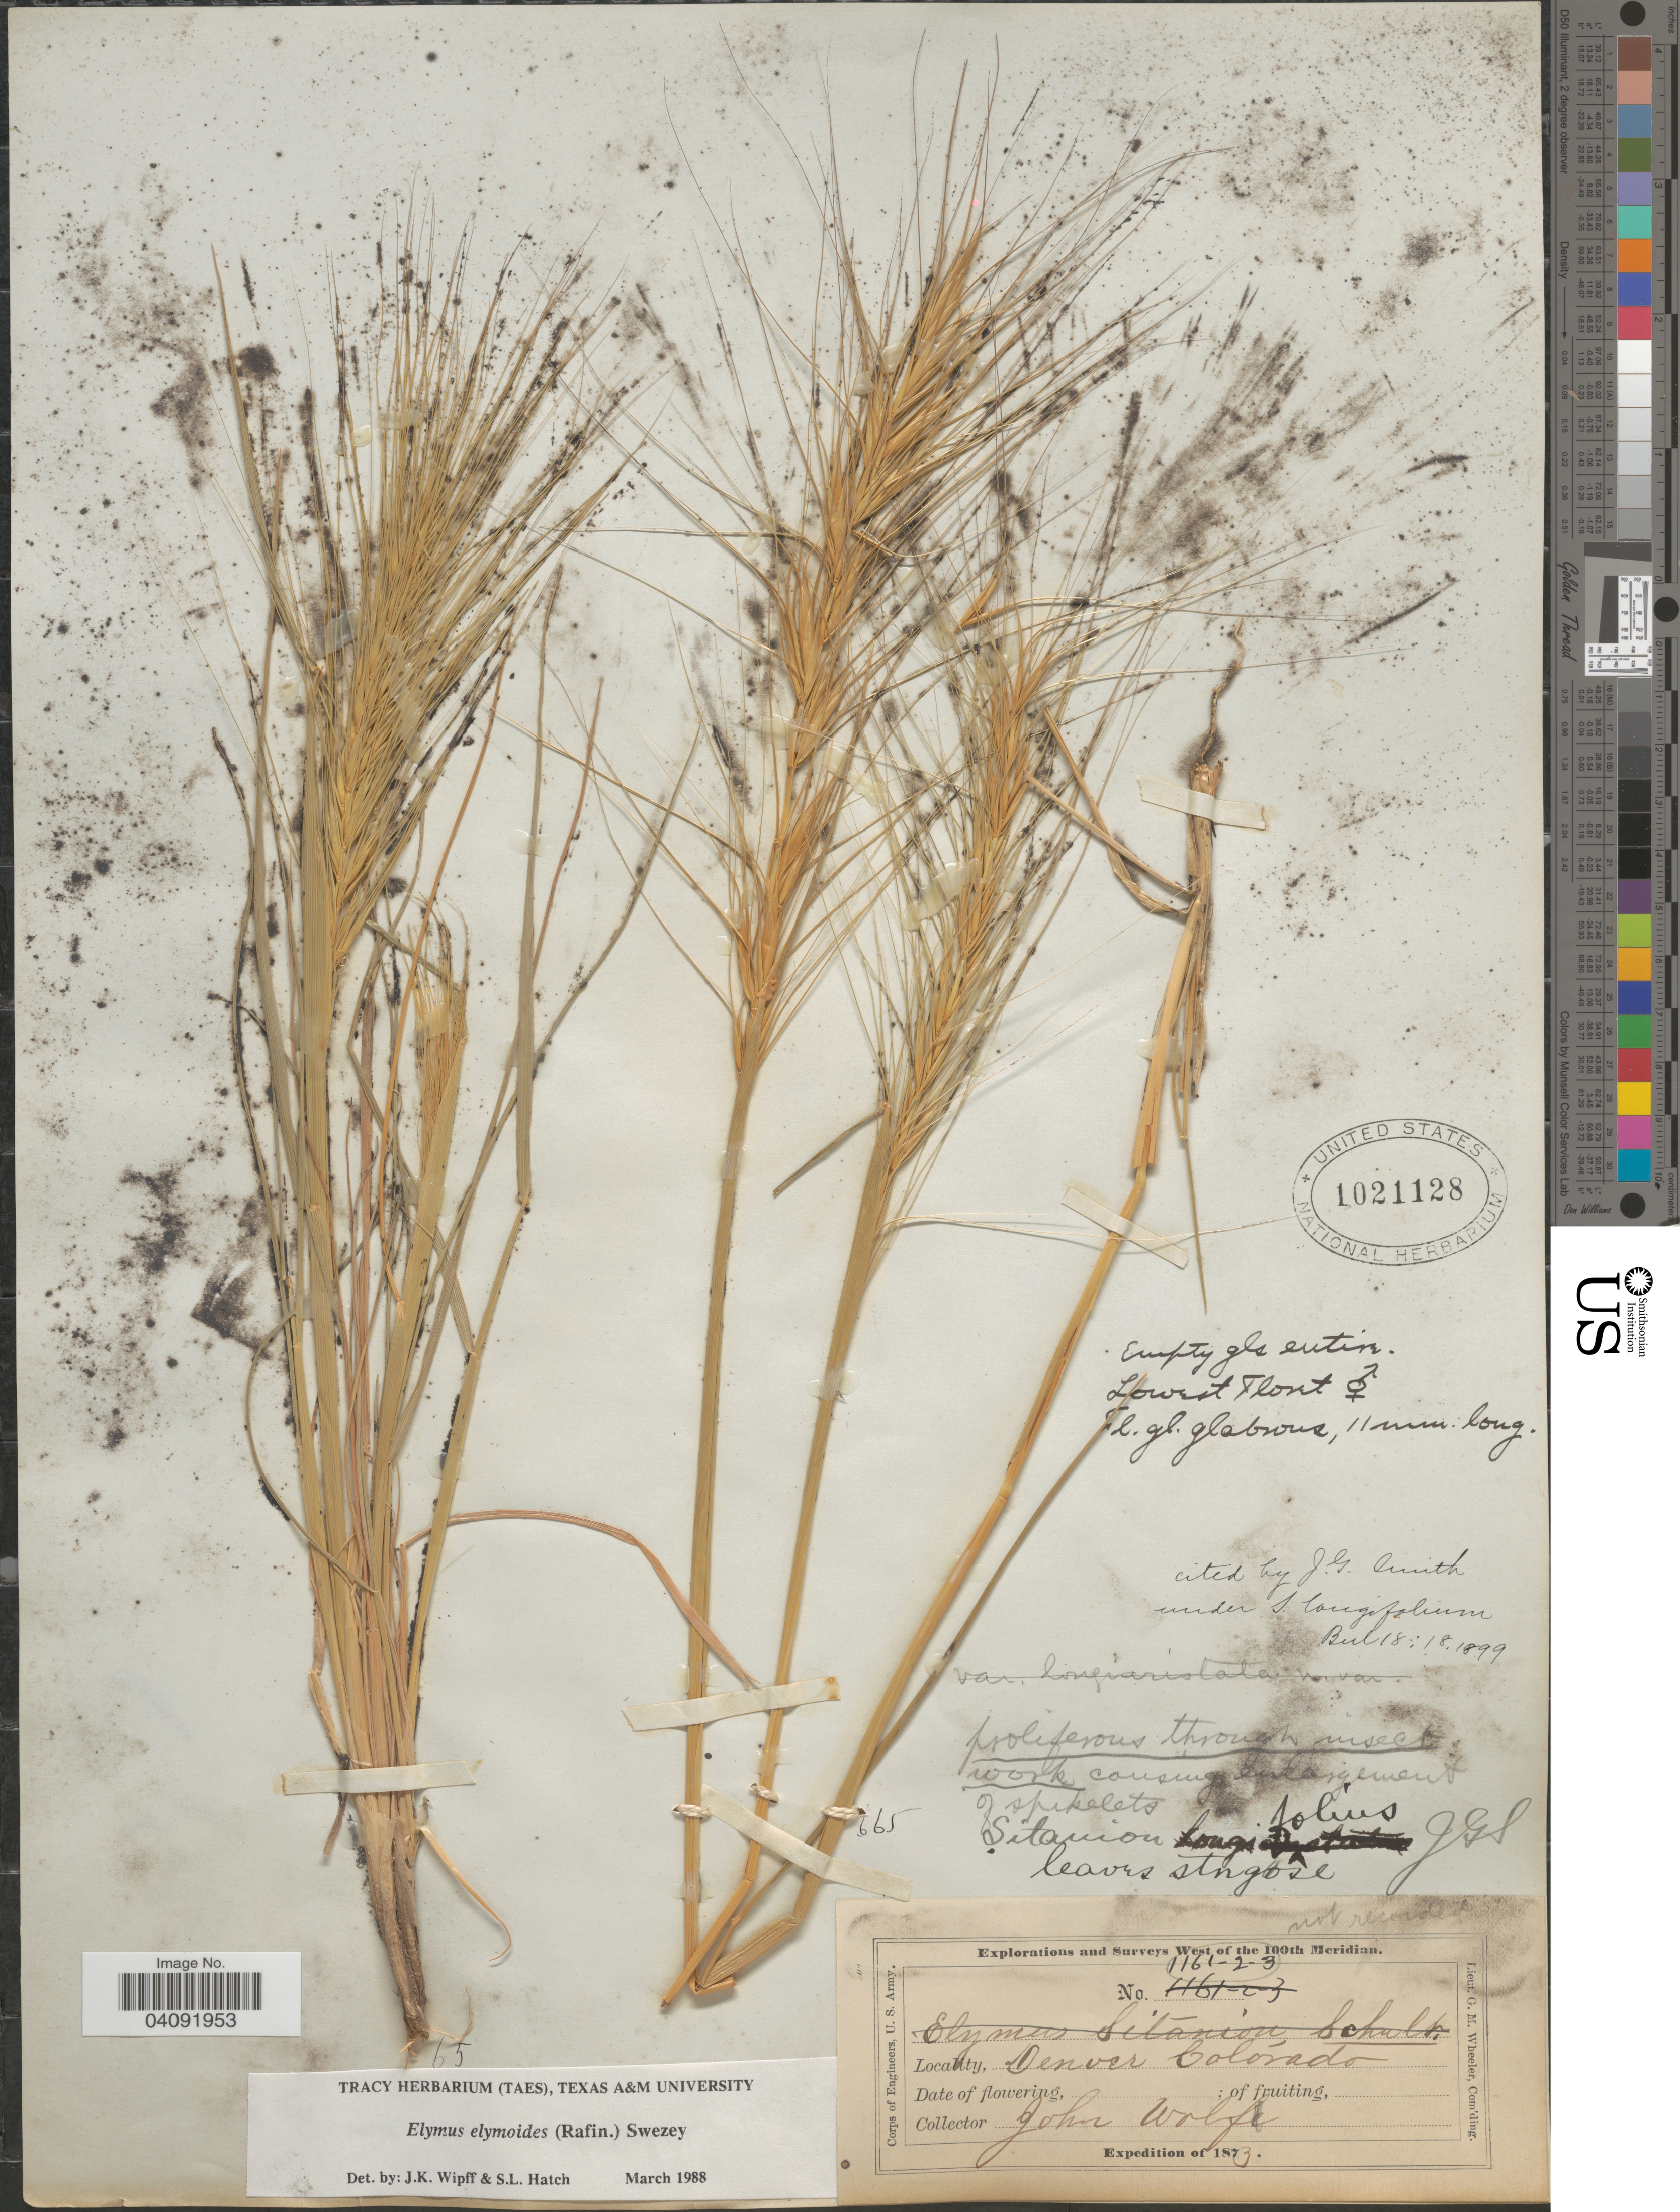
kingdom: Plantae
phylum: Tracheophyta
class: Liliopsida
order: Poales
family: Poaceae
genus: Elymus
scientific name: Elymus elymoides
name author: (Raf.) Swezey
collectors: J. Wolf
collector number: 1161-2-3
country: United States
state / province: Colorado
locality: Explorations and Surveys West of the 100th Meridian. Expedition of 1873.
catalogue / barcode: US 1021128